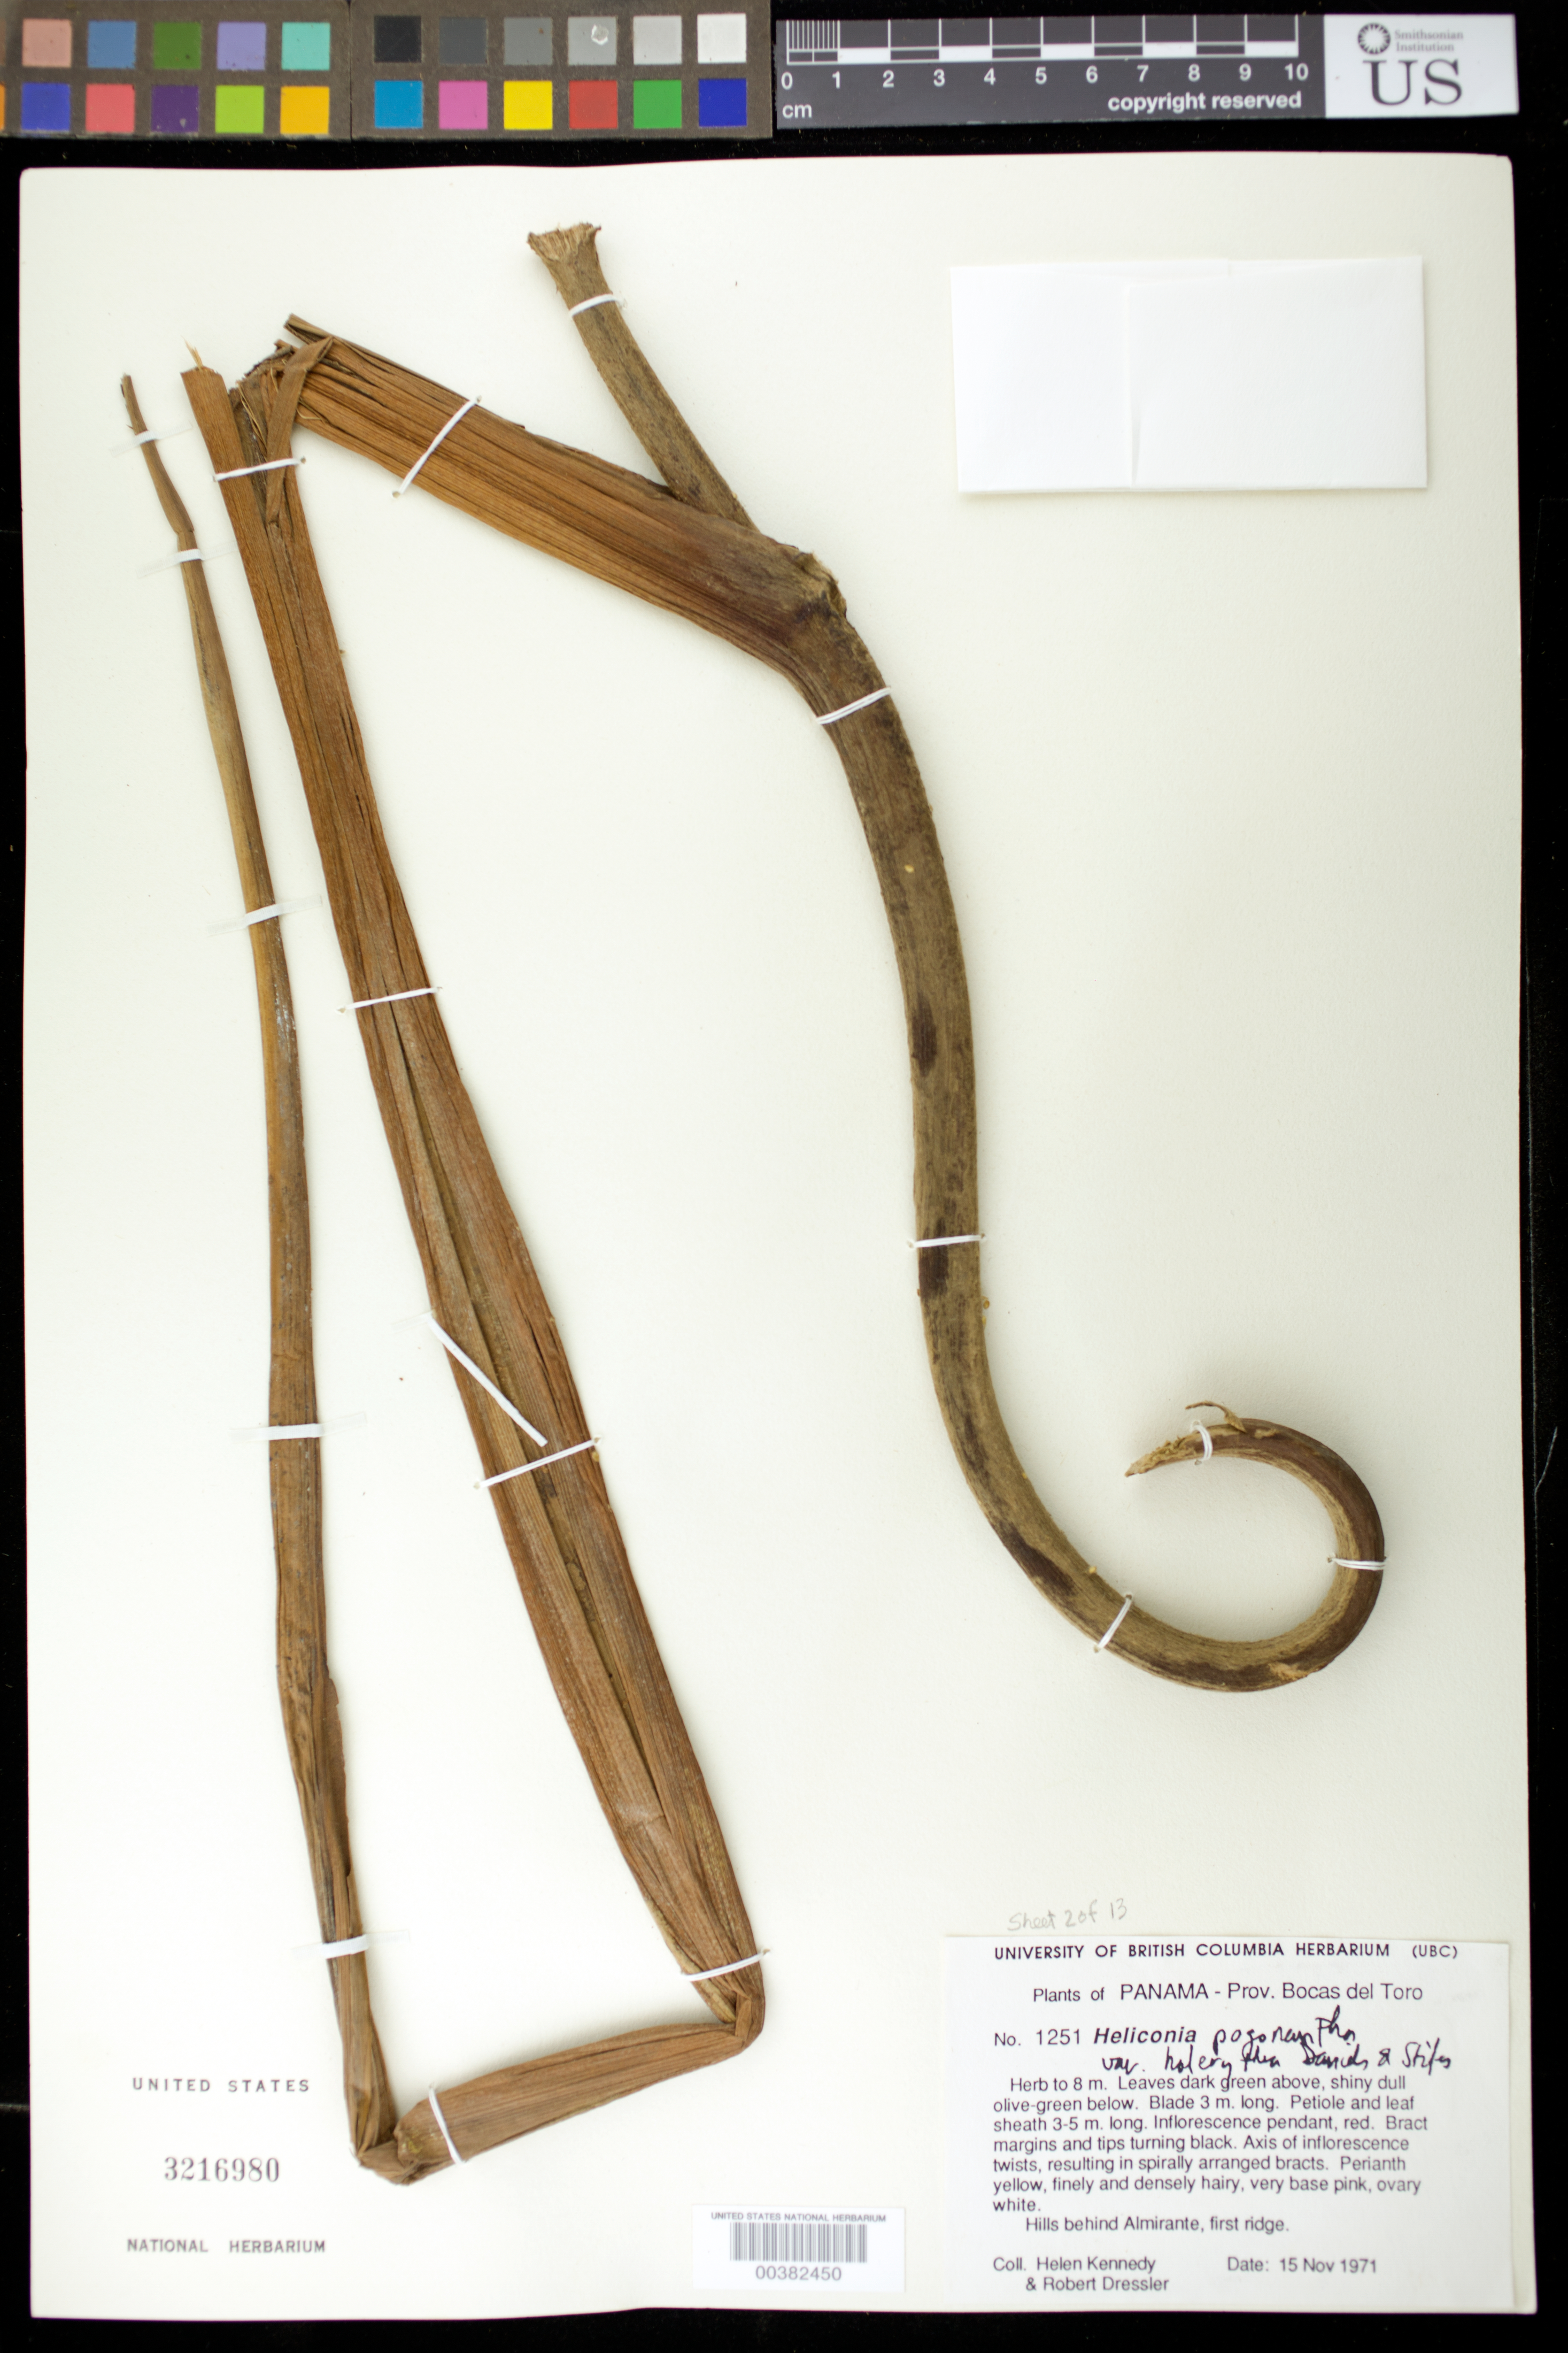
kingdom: Plantae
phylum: Tracheophyta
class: Liliopsida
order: Zingiberales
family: Heliconiaceae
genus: Heliconia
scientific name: Heliconia pogonantha var. holerythra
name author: G.S. Daniels & F.G. Stiles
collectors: H. Kennedy & R. Dressler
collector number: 1251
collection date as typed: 15 Nov 1971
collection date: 1971-11-15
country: Panama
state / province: Bocas del Toro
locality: Behind Almirante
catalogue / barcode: US 3216980